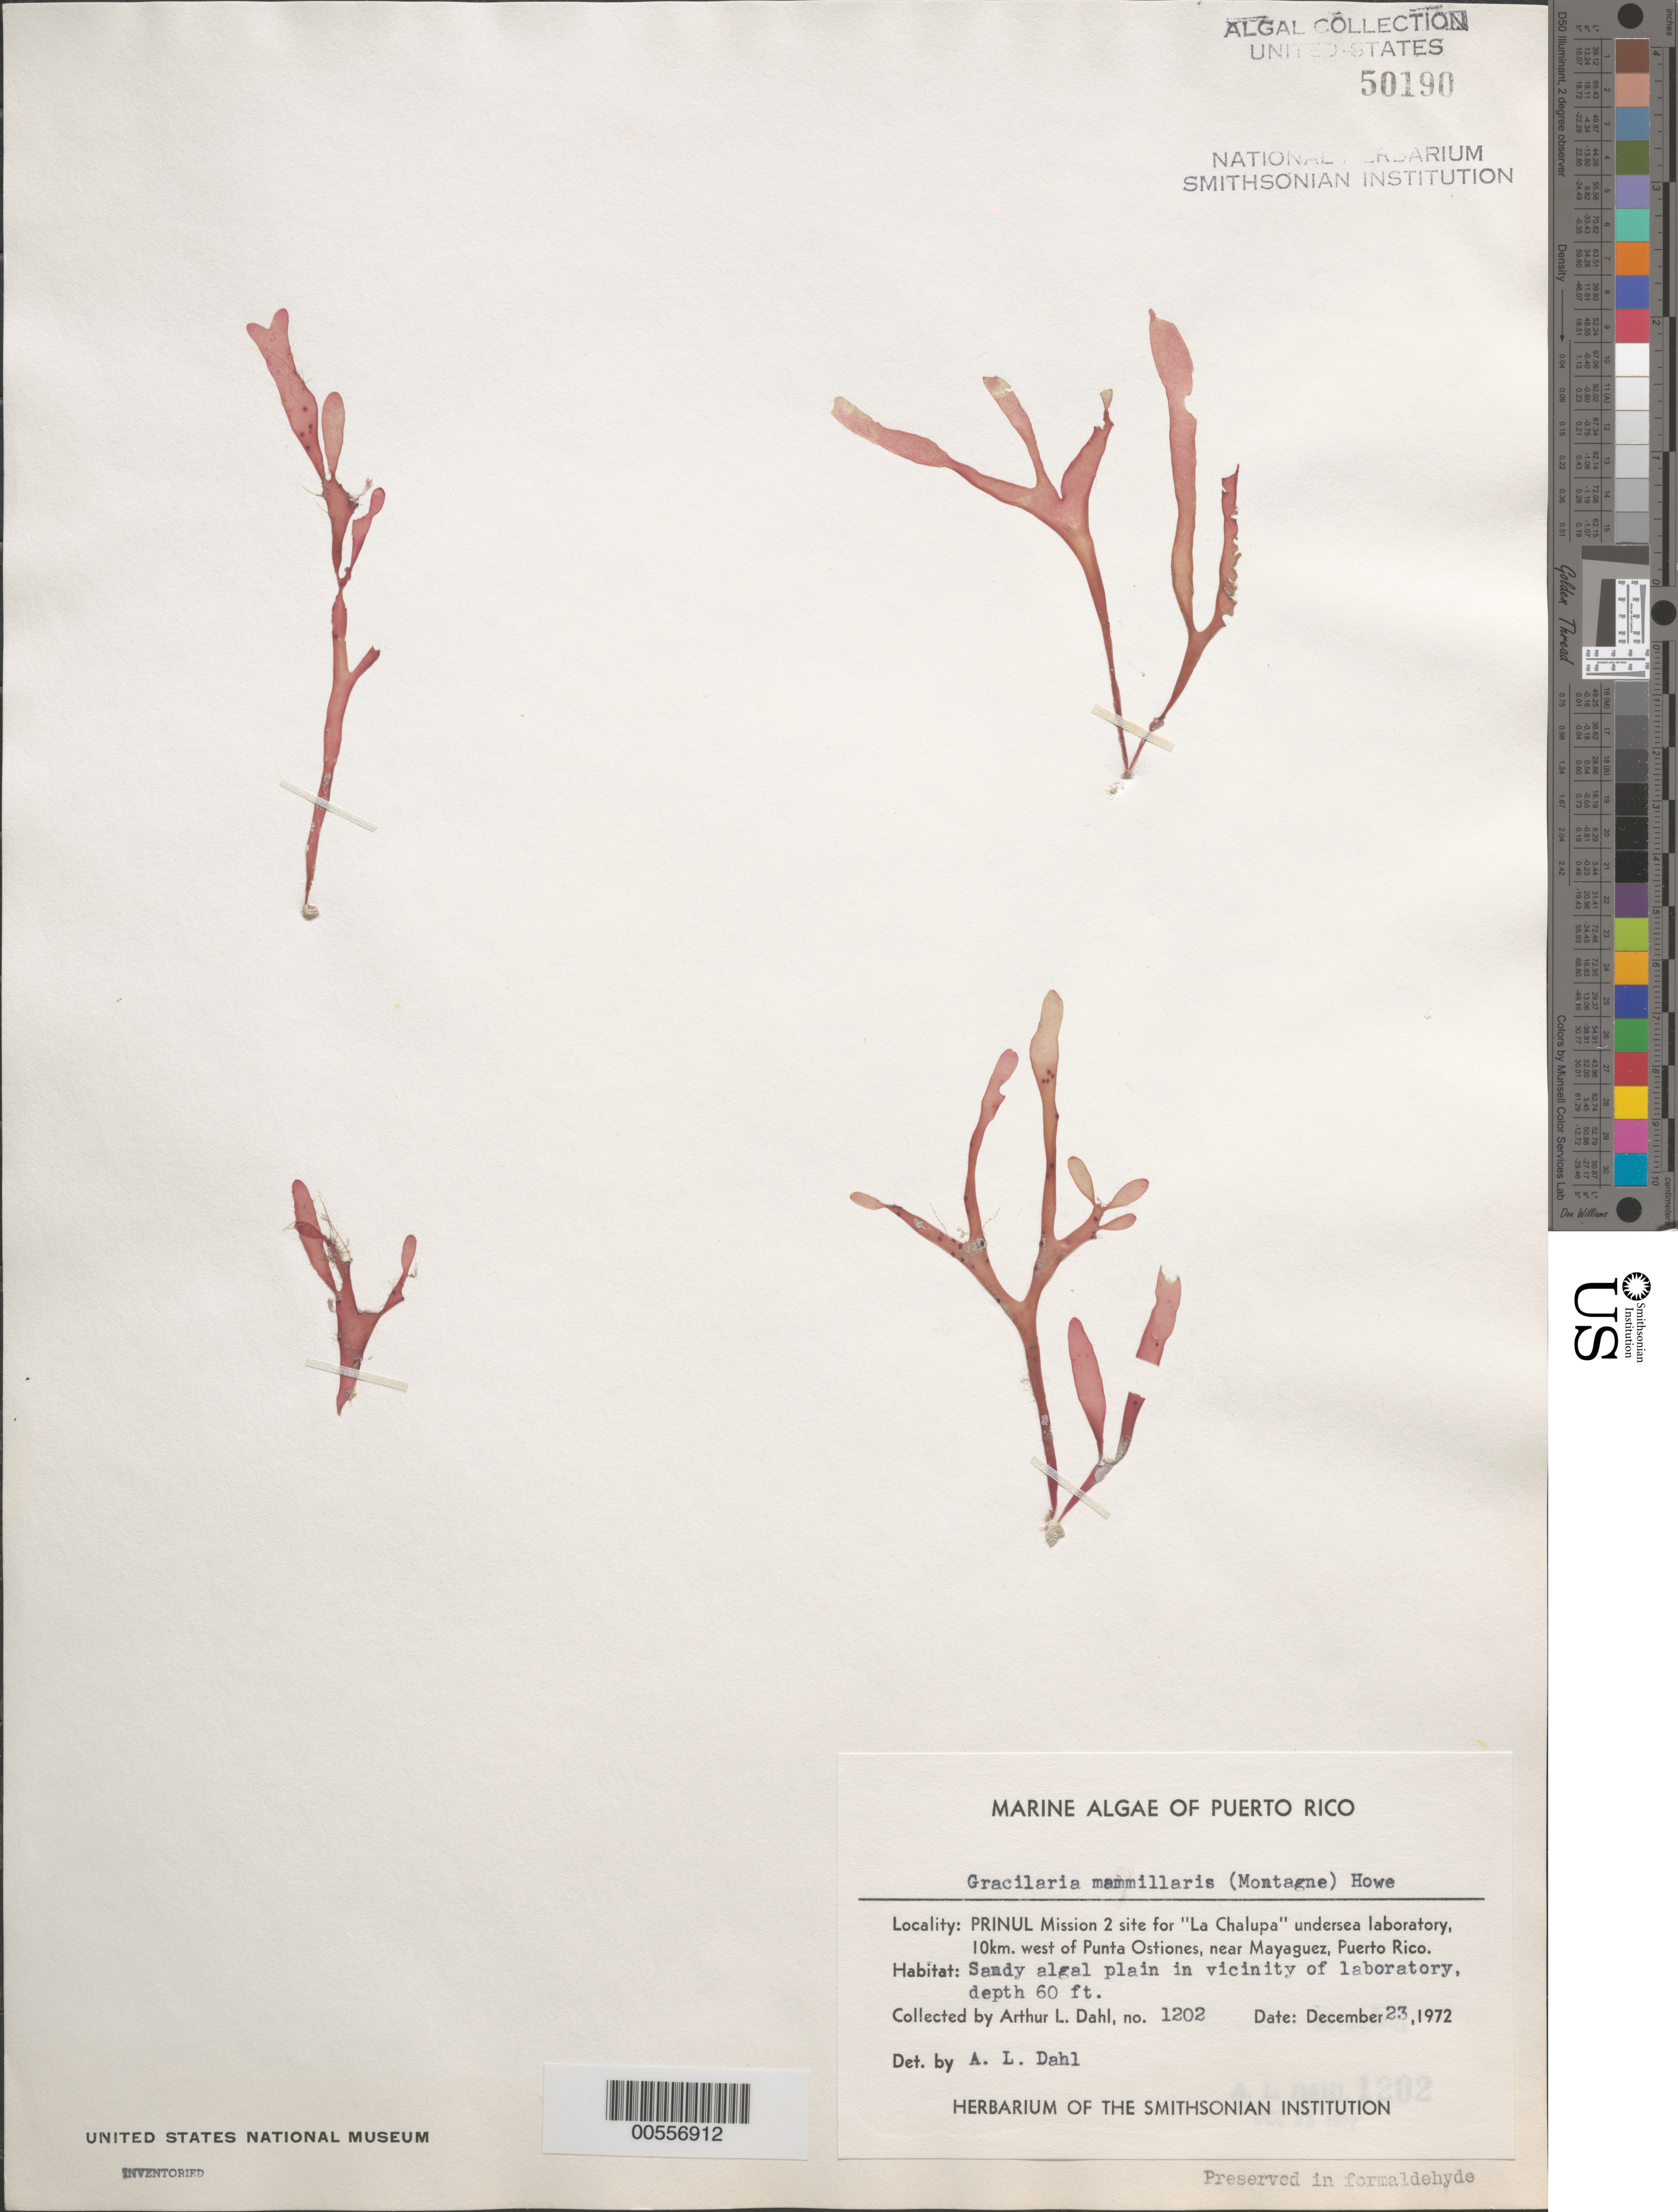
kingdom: Plantae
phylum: Rhodophyta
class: Florideophyceae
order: Gracilariales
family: Gracilariaceae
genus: Gracilaria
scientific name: Gracilaria mammillaris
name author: (Mont.) M. Howe in Britton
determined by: Dahl, A. E.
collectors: A. Dahl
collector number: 1202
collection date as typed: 23 Dec 1972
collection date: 1972-12-23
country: Puerto Rico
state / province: Mayaguez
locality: La chalupa undersea laboratory, 10 km west of punta ostiones, near mayaguez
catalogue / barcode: US 50190